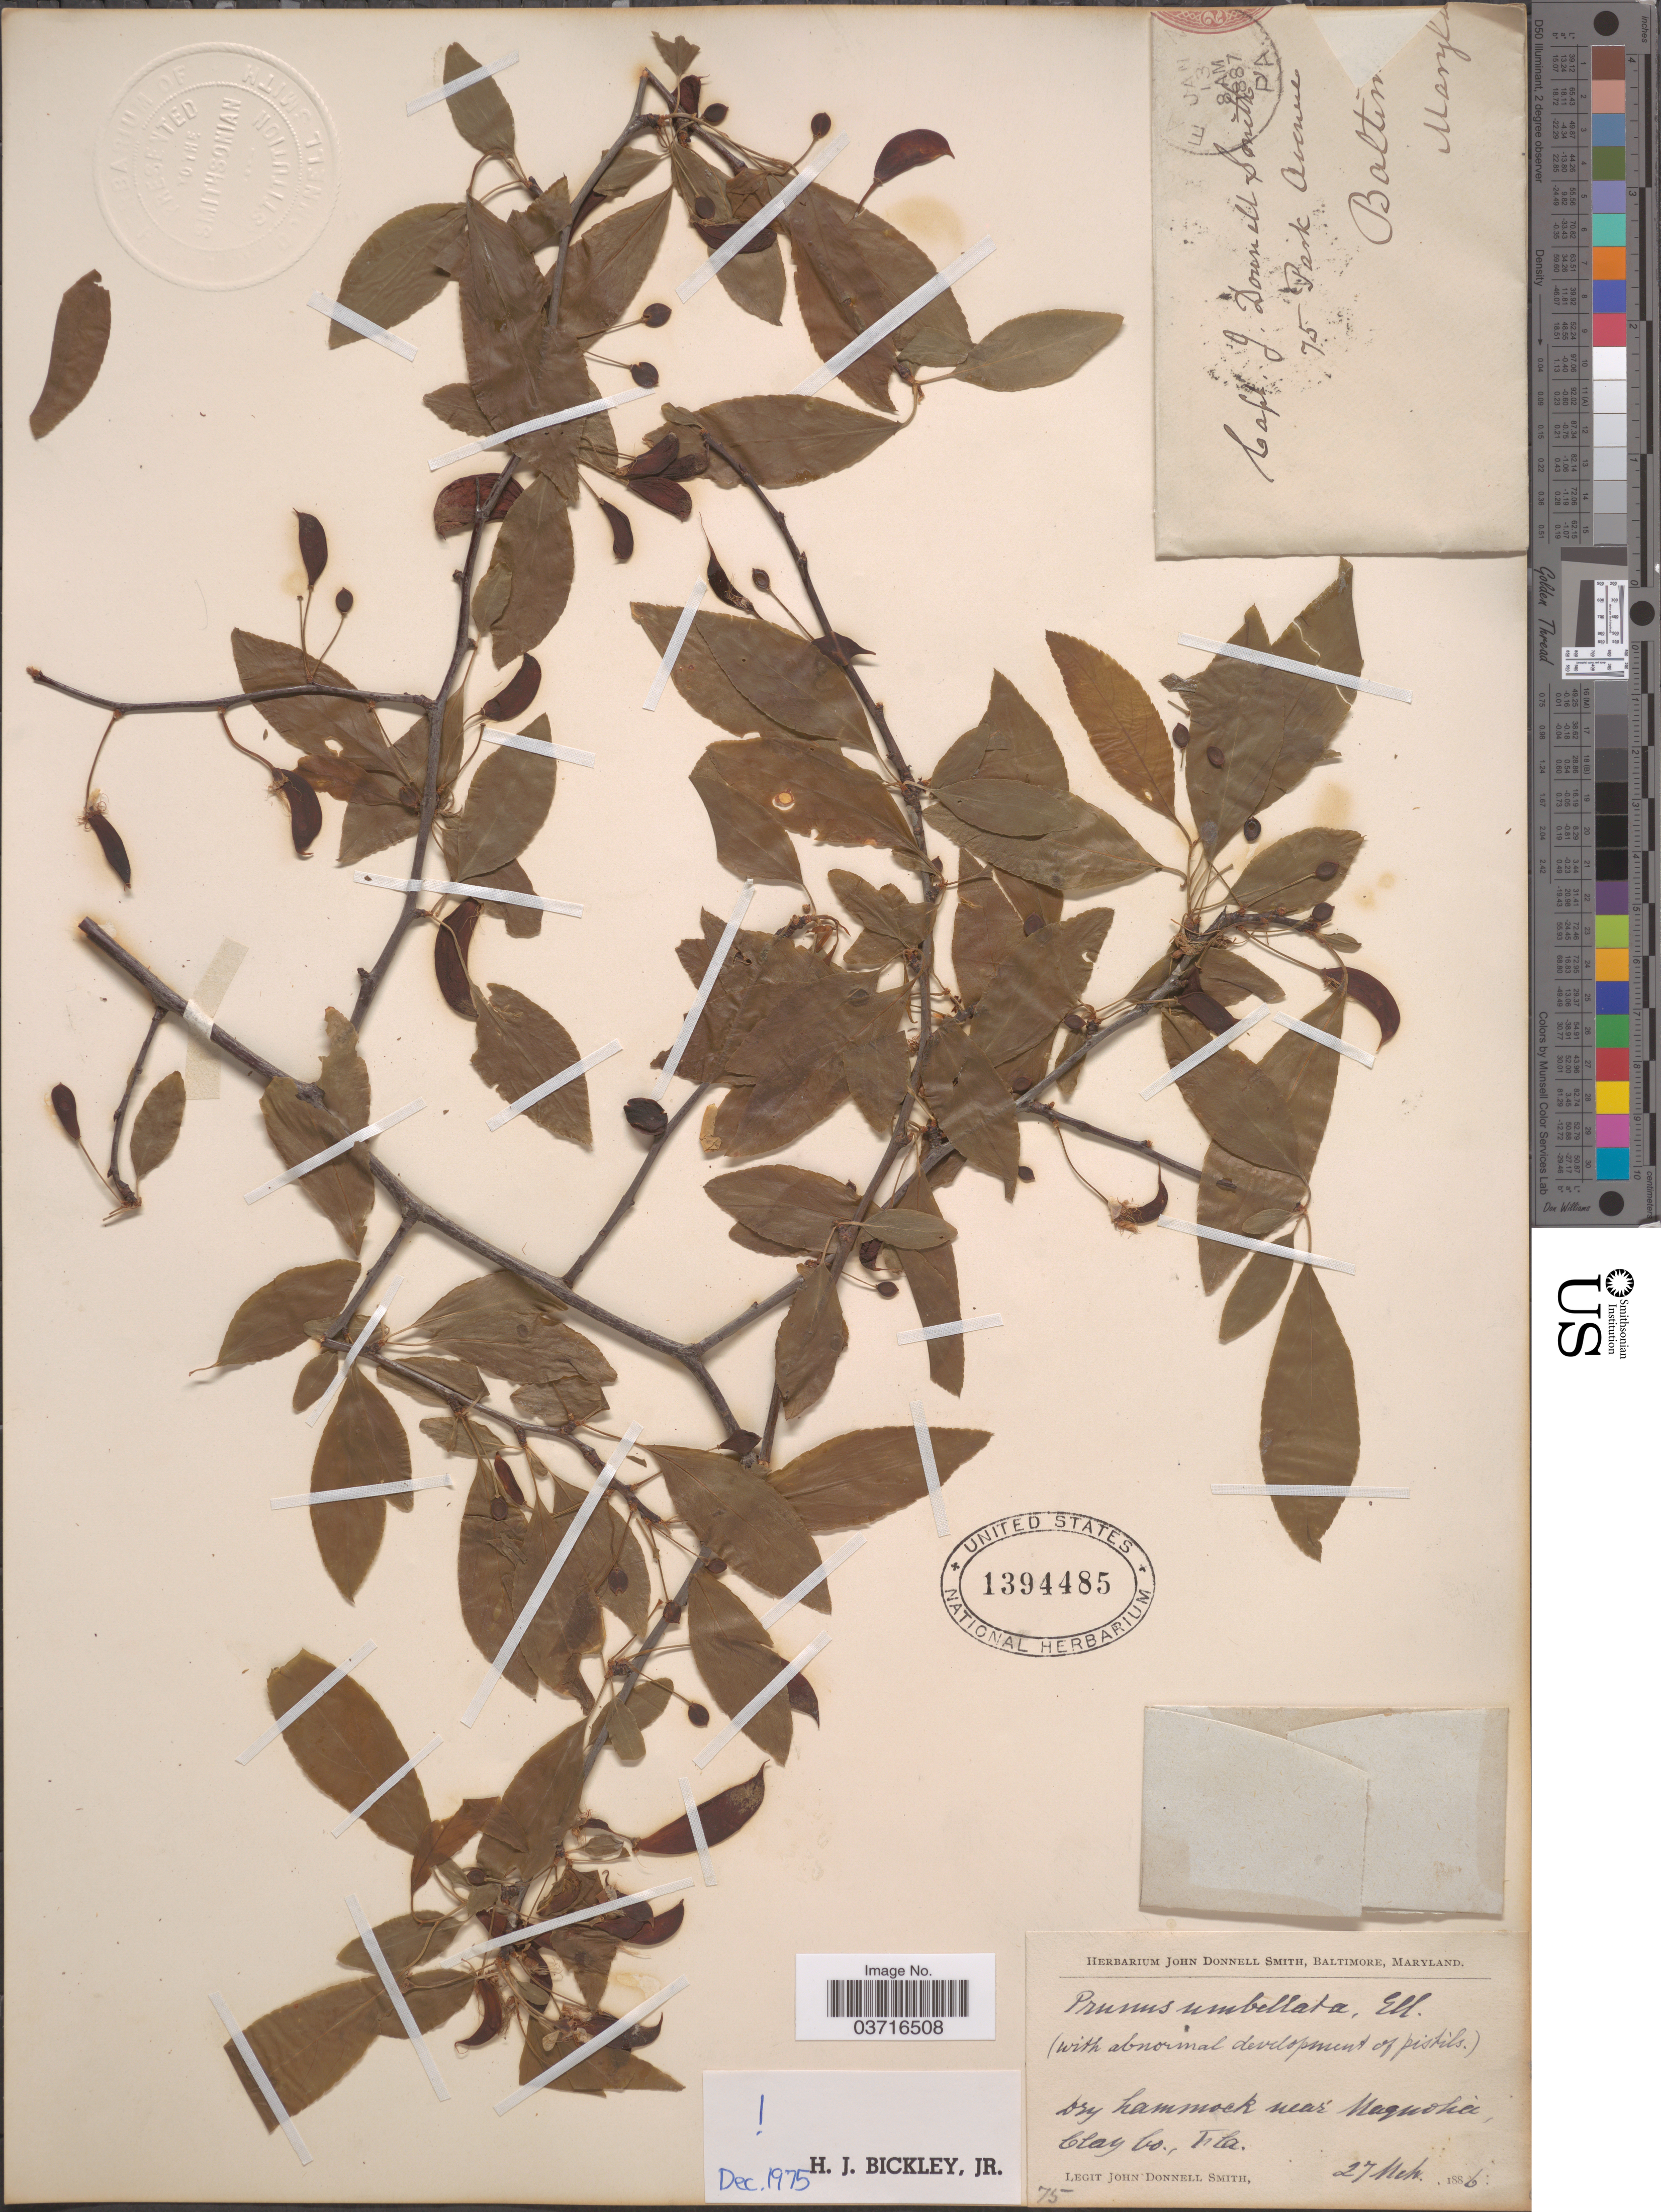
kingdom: Plantae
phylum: Tracheophyta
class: Magnoliopsida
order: Rosales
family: Rosaceae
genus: Prunus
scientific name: Prunus umbellata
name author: Elliott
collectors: J. Donnell Smith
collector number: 75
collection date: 1886-03-27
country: United States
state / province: Florida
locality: Dry hammock near Magnolia, Clay Co.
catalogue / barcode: US 1394485